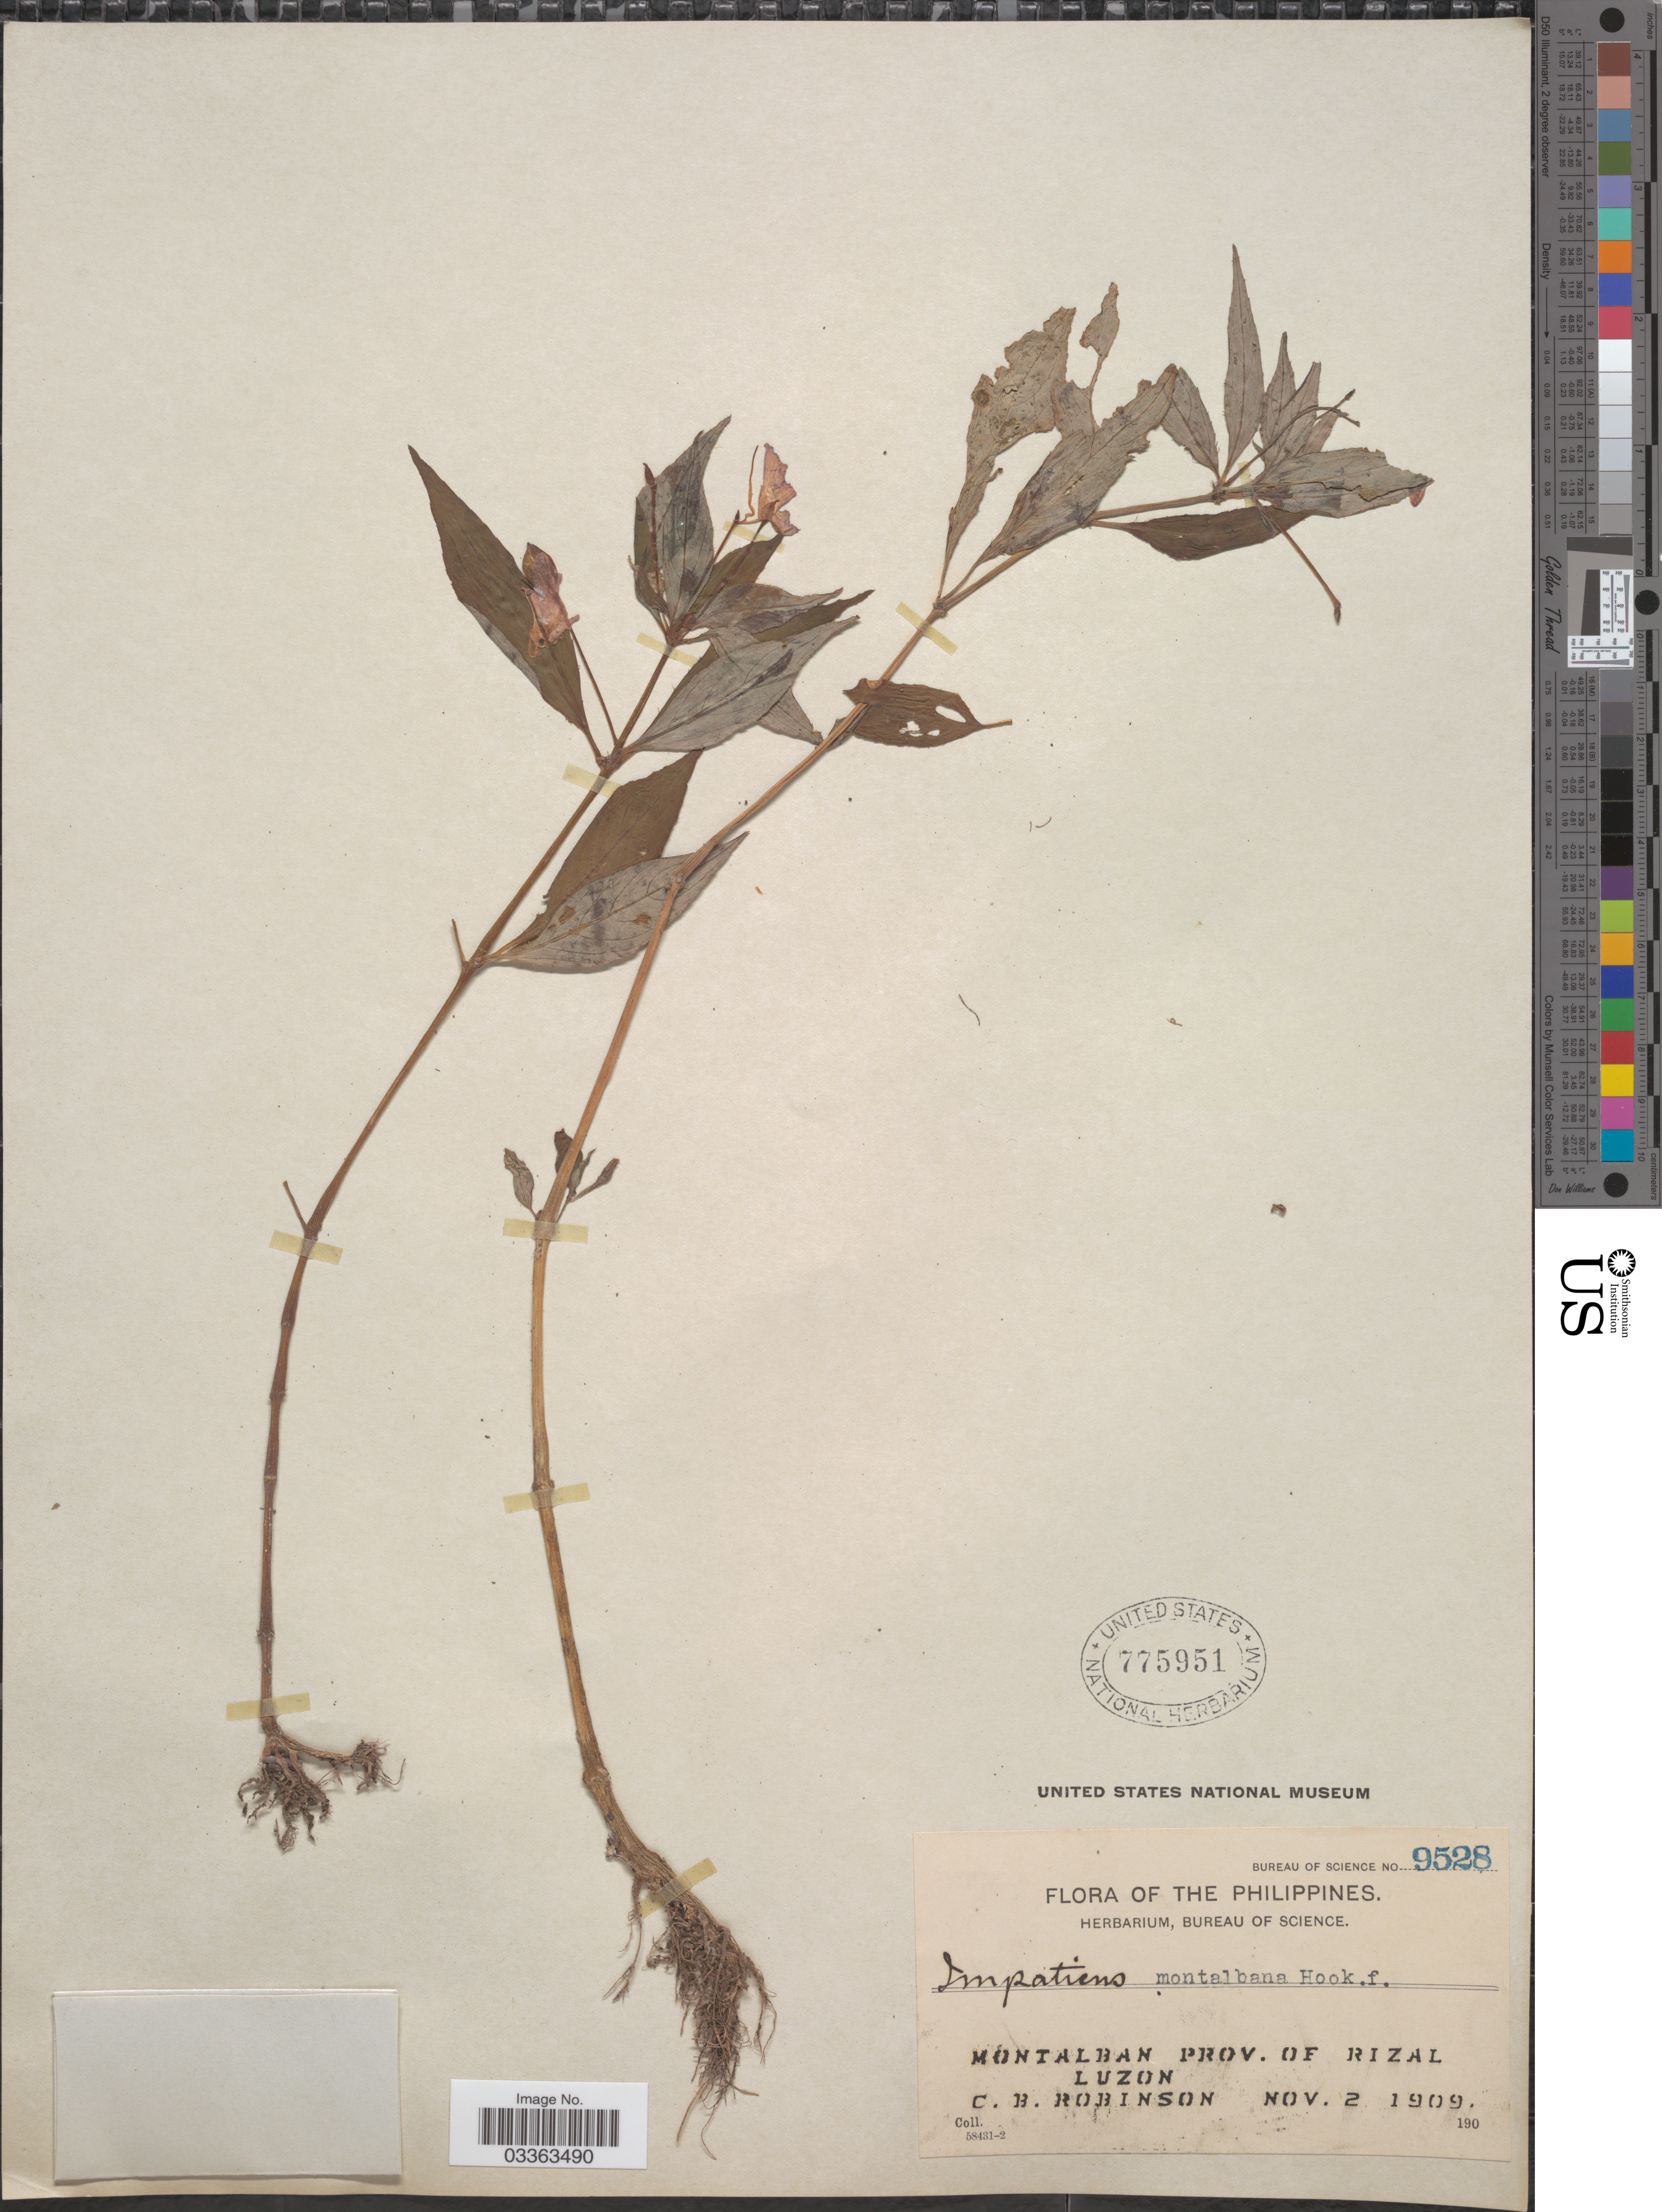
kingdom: Plantae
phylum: Tracheophyta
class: Magnoliopsida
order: Ericales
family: Balsaminaceae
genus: Impatiens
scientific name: Impatiens montalbana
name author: Hook. f.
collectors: C. Robinson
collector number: Bureau of Science 9528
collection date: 1909-11-02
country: Philippines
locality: Montalban, Prov. of Rizal, Luzon.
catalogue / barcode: US 775951